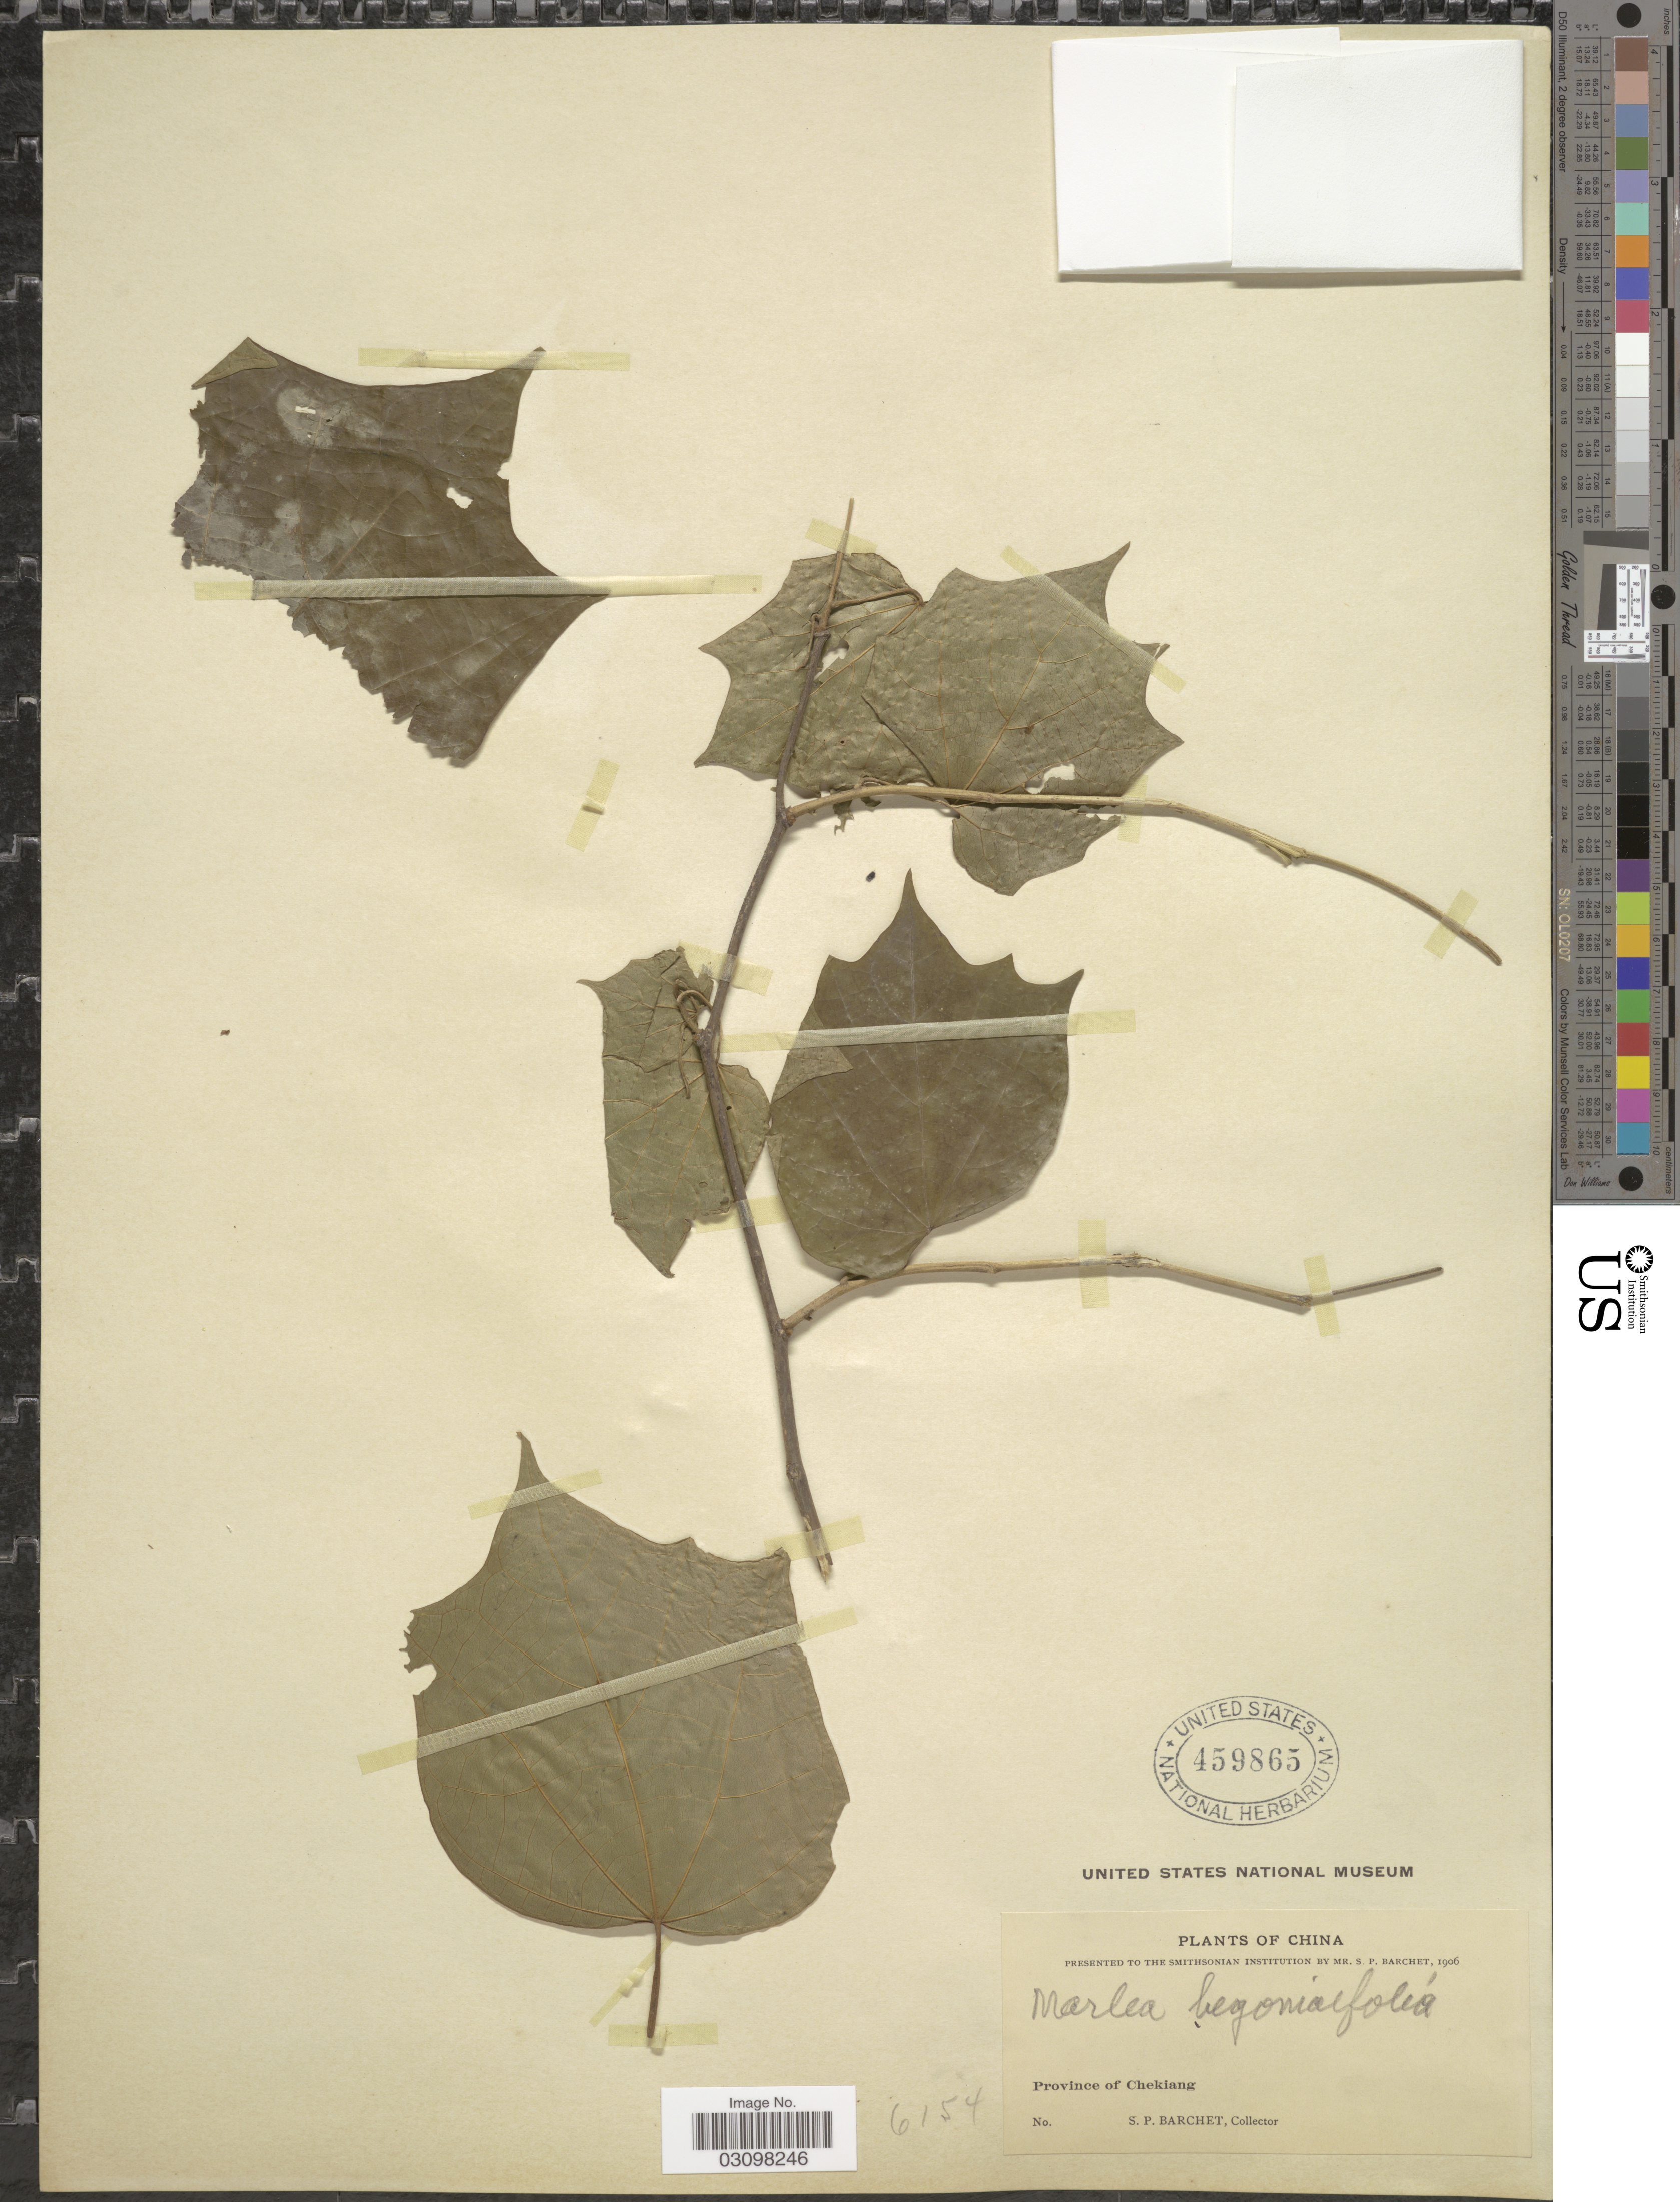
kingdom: Plantae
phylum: Tracheophyta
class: Magnoliopsida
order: Cornales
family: Cornaceae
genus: Alangium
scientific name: Alangium begoniifolium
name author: (Roxb.) Baill.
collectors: S. P. Barchet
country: China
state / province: Zhejiang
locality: Province of Chekiang.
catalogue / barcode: US 459865